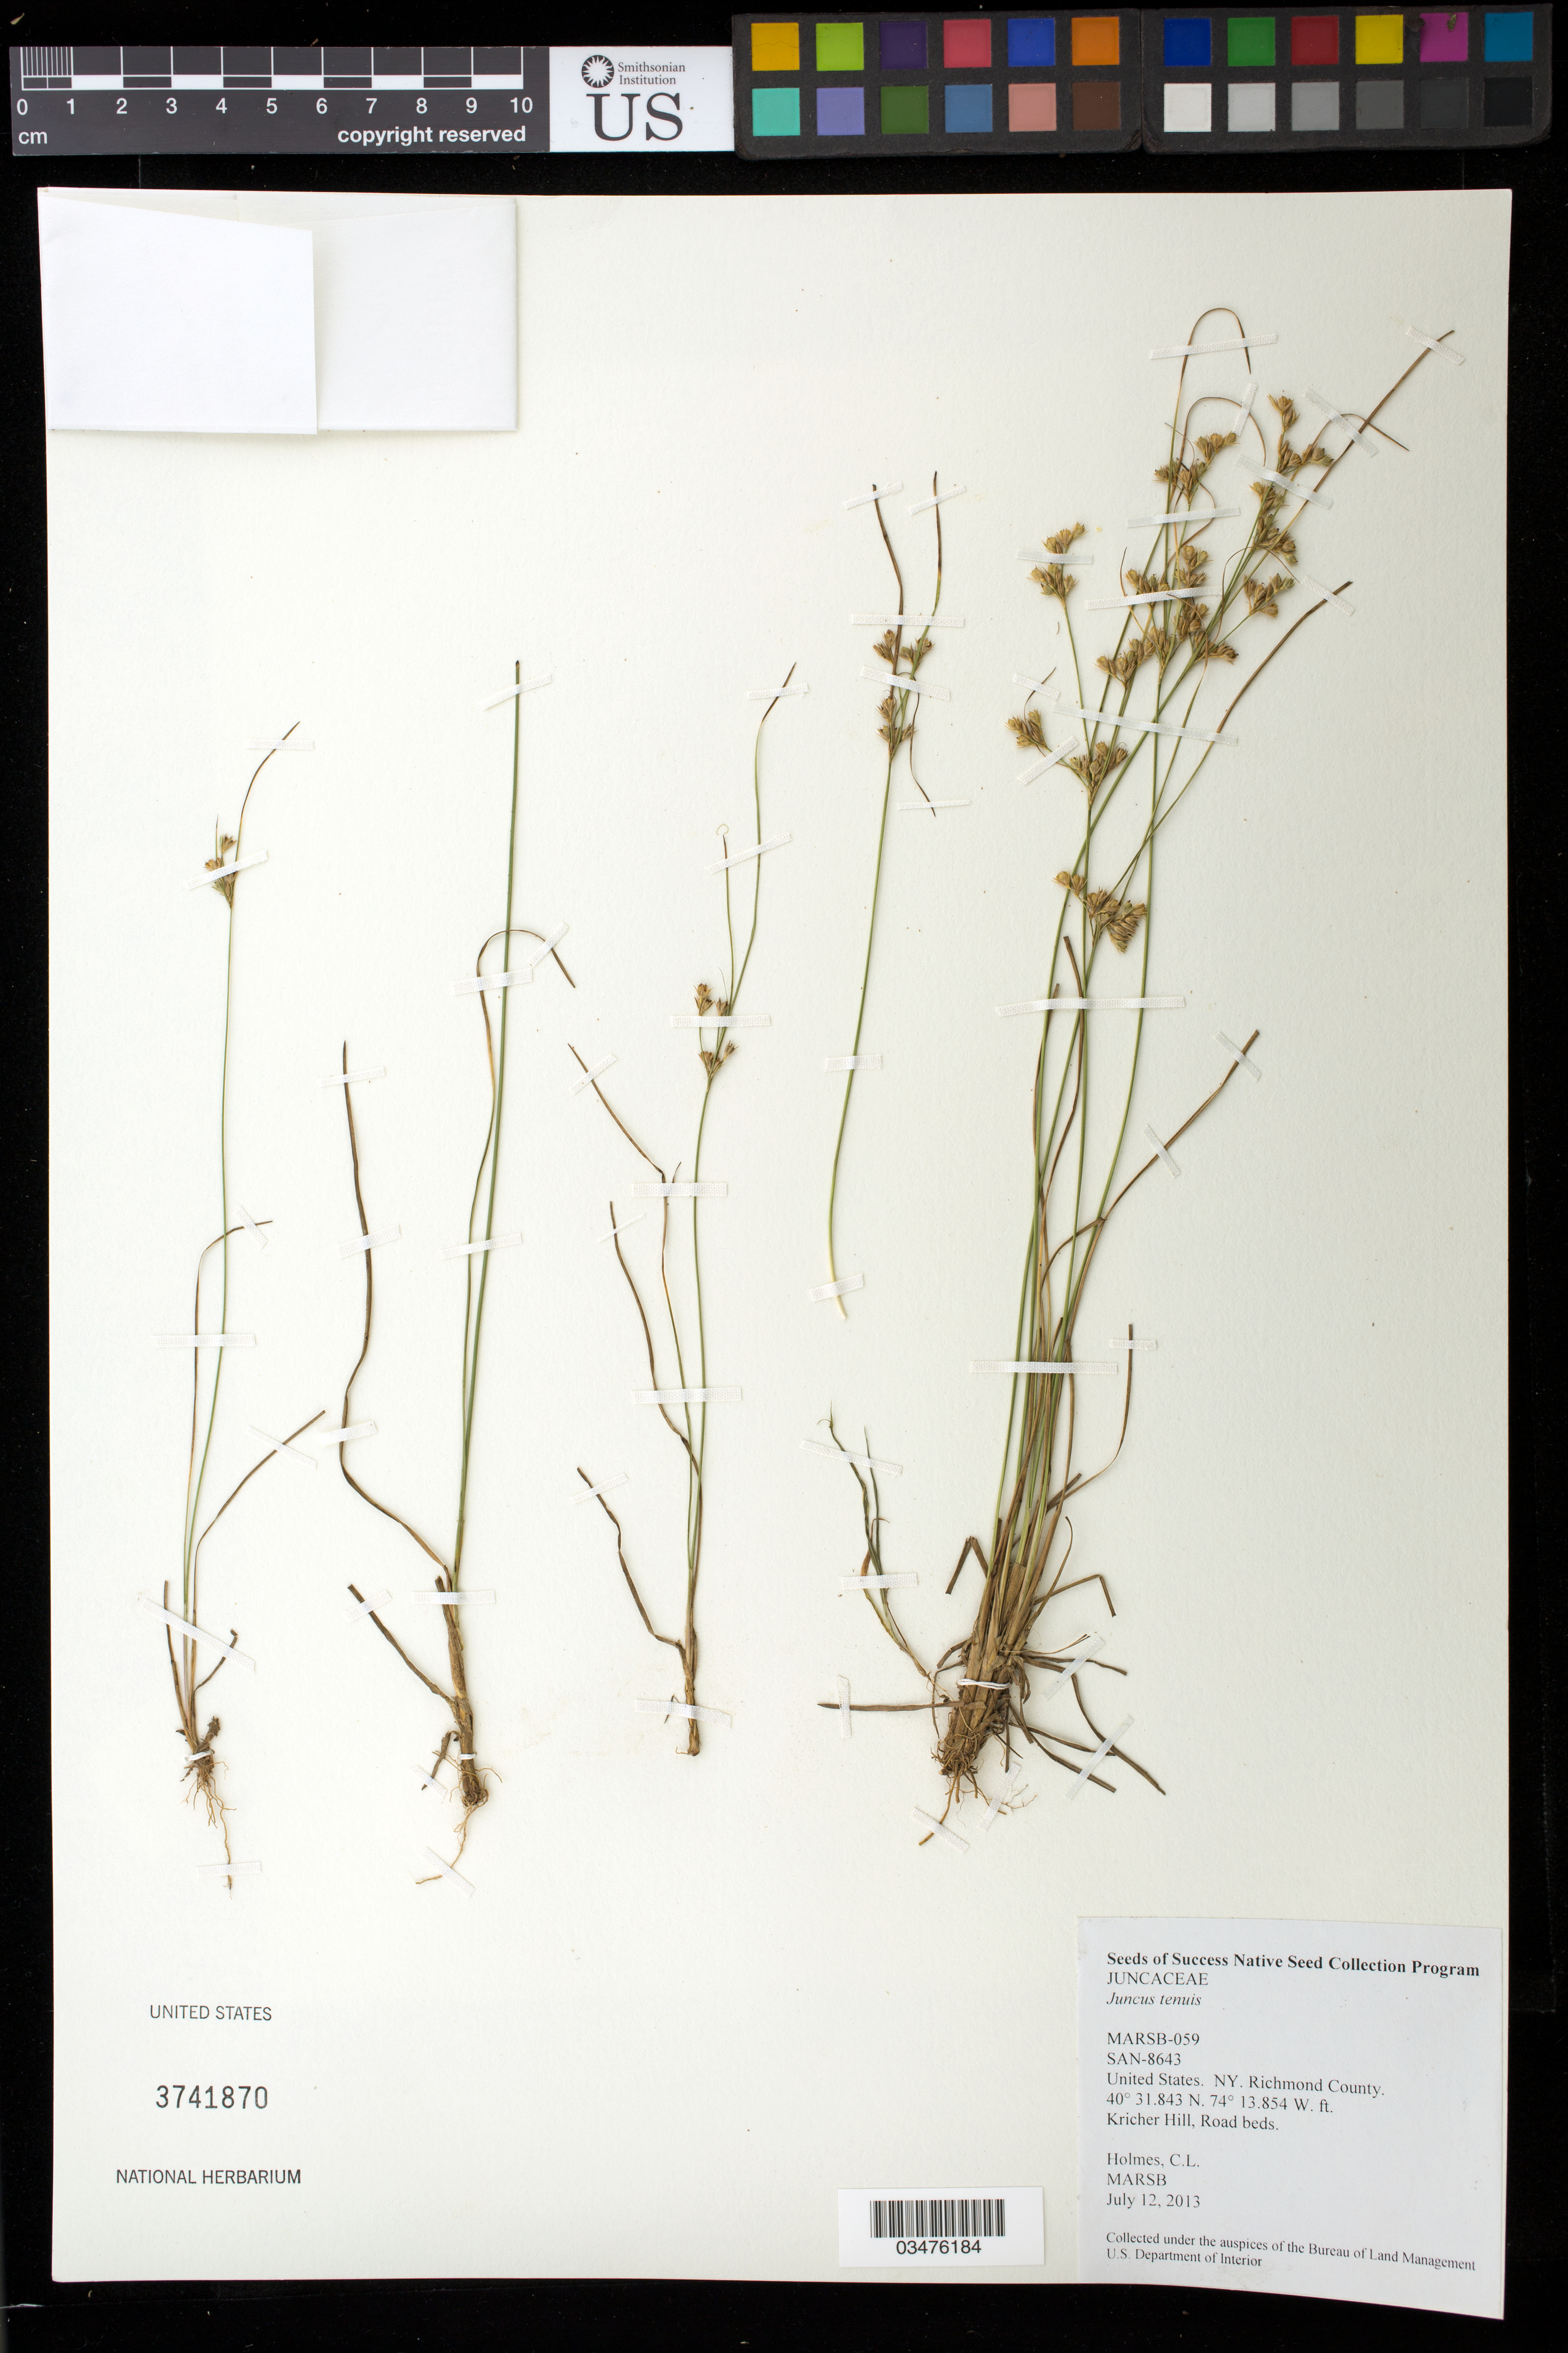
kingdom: Plantae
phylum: Tracheophyta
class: Liliopsida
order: Poales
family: Juncaceae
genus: Juncus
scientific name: Juncus tenuis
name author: Willd.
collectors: C. Holmes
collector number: MARSB-059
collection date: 2013-07-12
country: United States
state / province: New York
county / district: Richmond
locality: Kricher Hill, road beds.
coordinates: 40 31.843 N, 74 13.854 W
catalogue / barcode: US 3741870